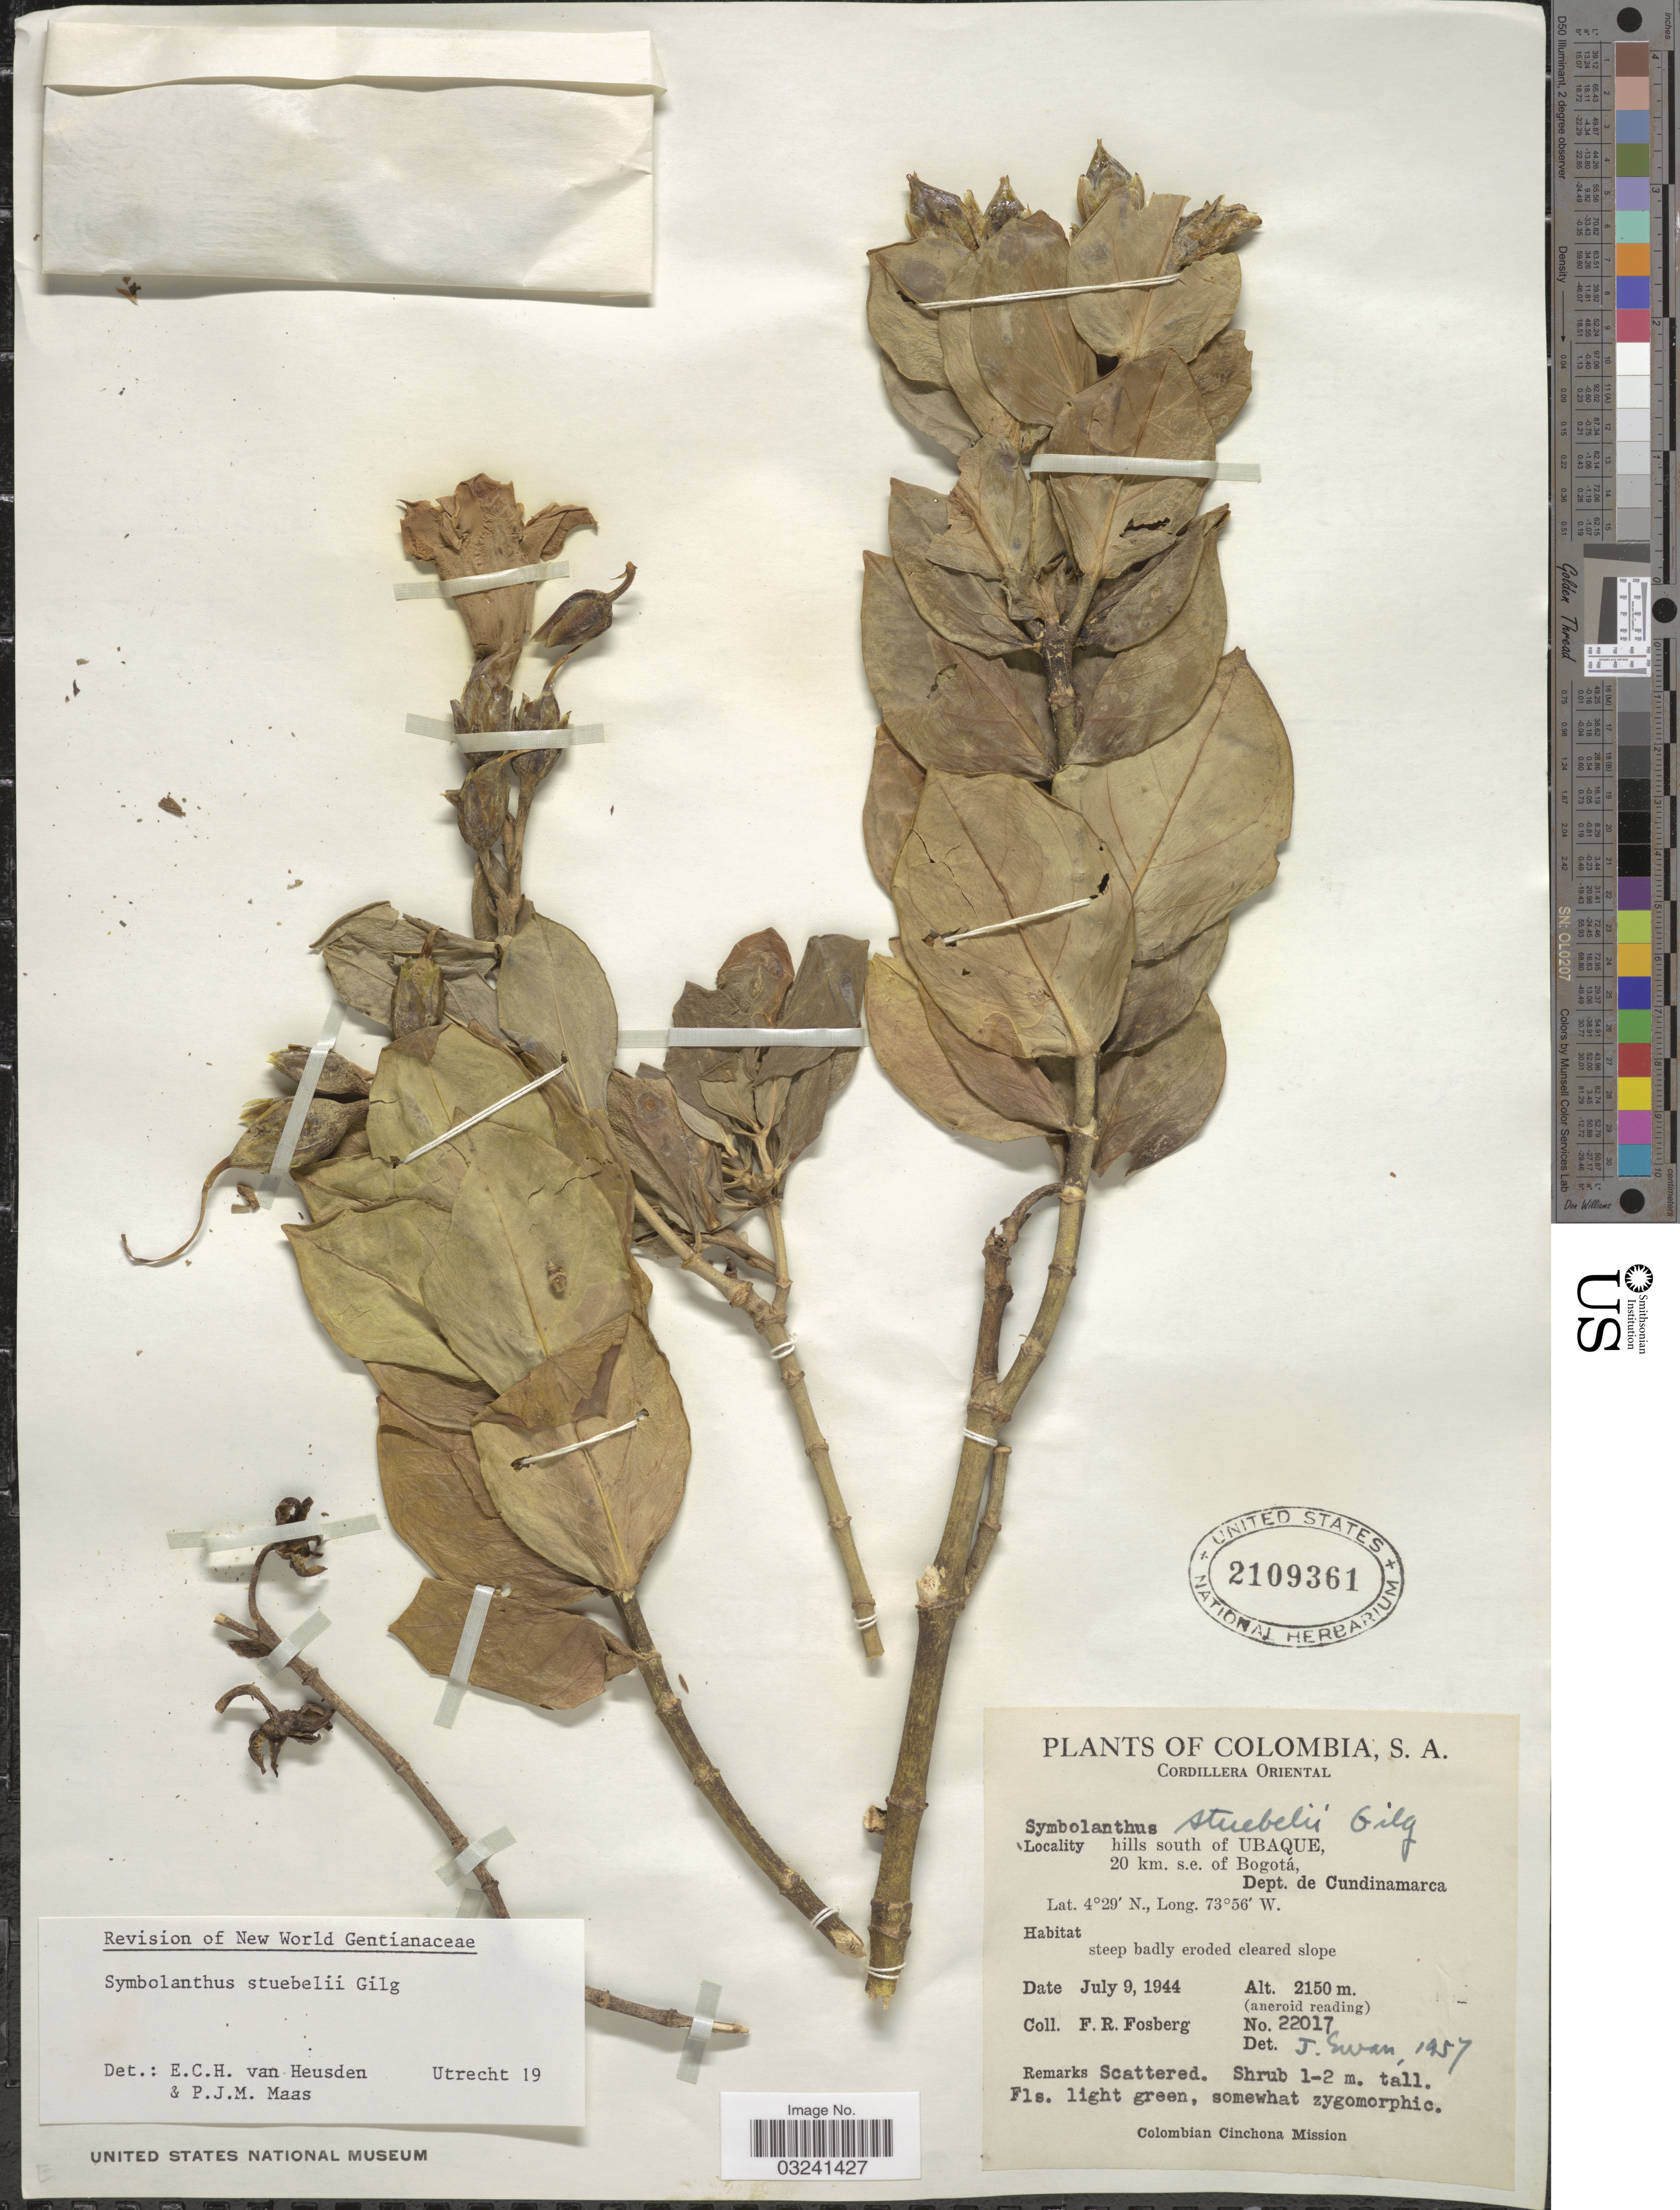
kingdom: Plantae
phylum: Tracheophyta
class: Magnoliopsida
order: Gentianales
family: Gentianaceae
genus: Symbolanthus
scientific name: Symbolanthus calygonus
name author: (Ruiz & Pav.) Griseb. ex Gilg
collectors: F. R. Fosberg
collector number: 22017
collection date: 1944-07-09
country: Colombia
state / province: Cundinamarca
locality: Cordillera Oriental. Hills south of Ubaque, 20 km. s.e. of Bogotá, Dept. de Cundinamarca.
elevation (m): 2150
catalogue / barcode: US 2109361